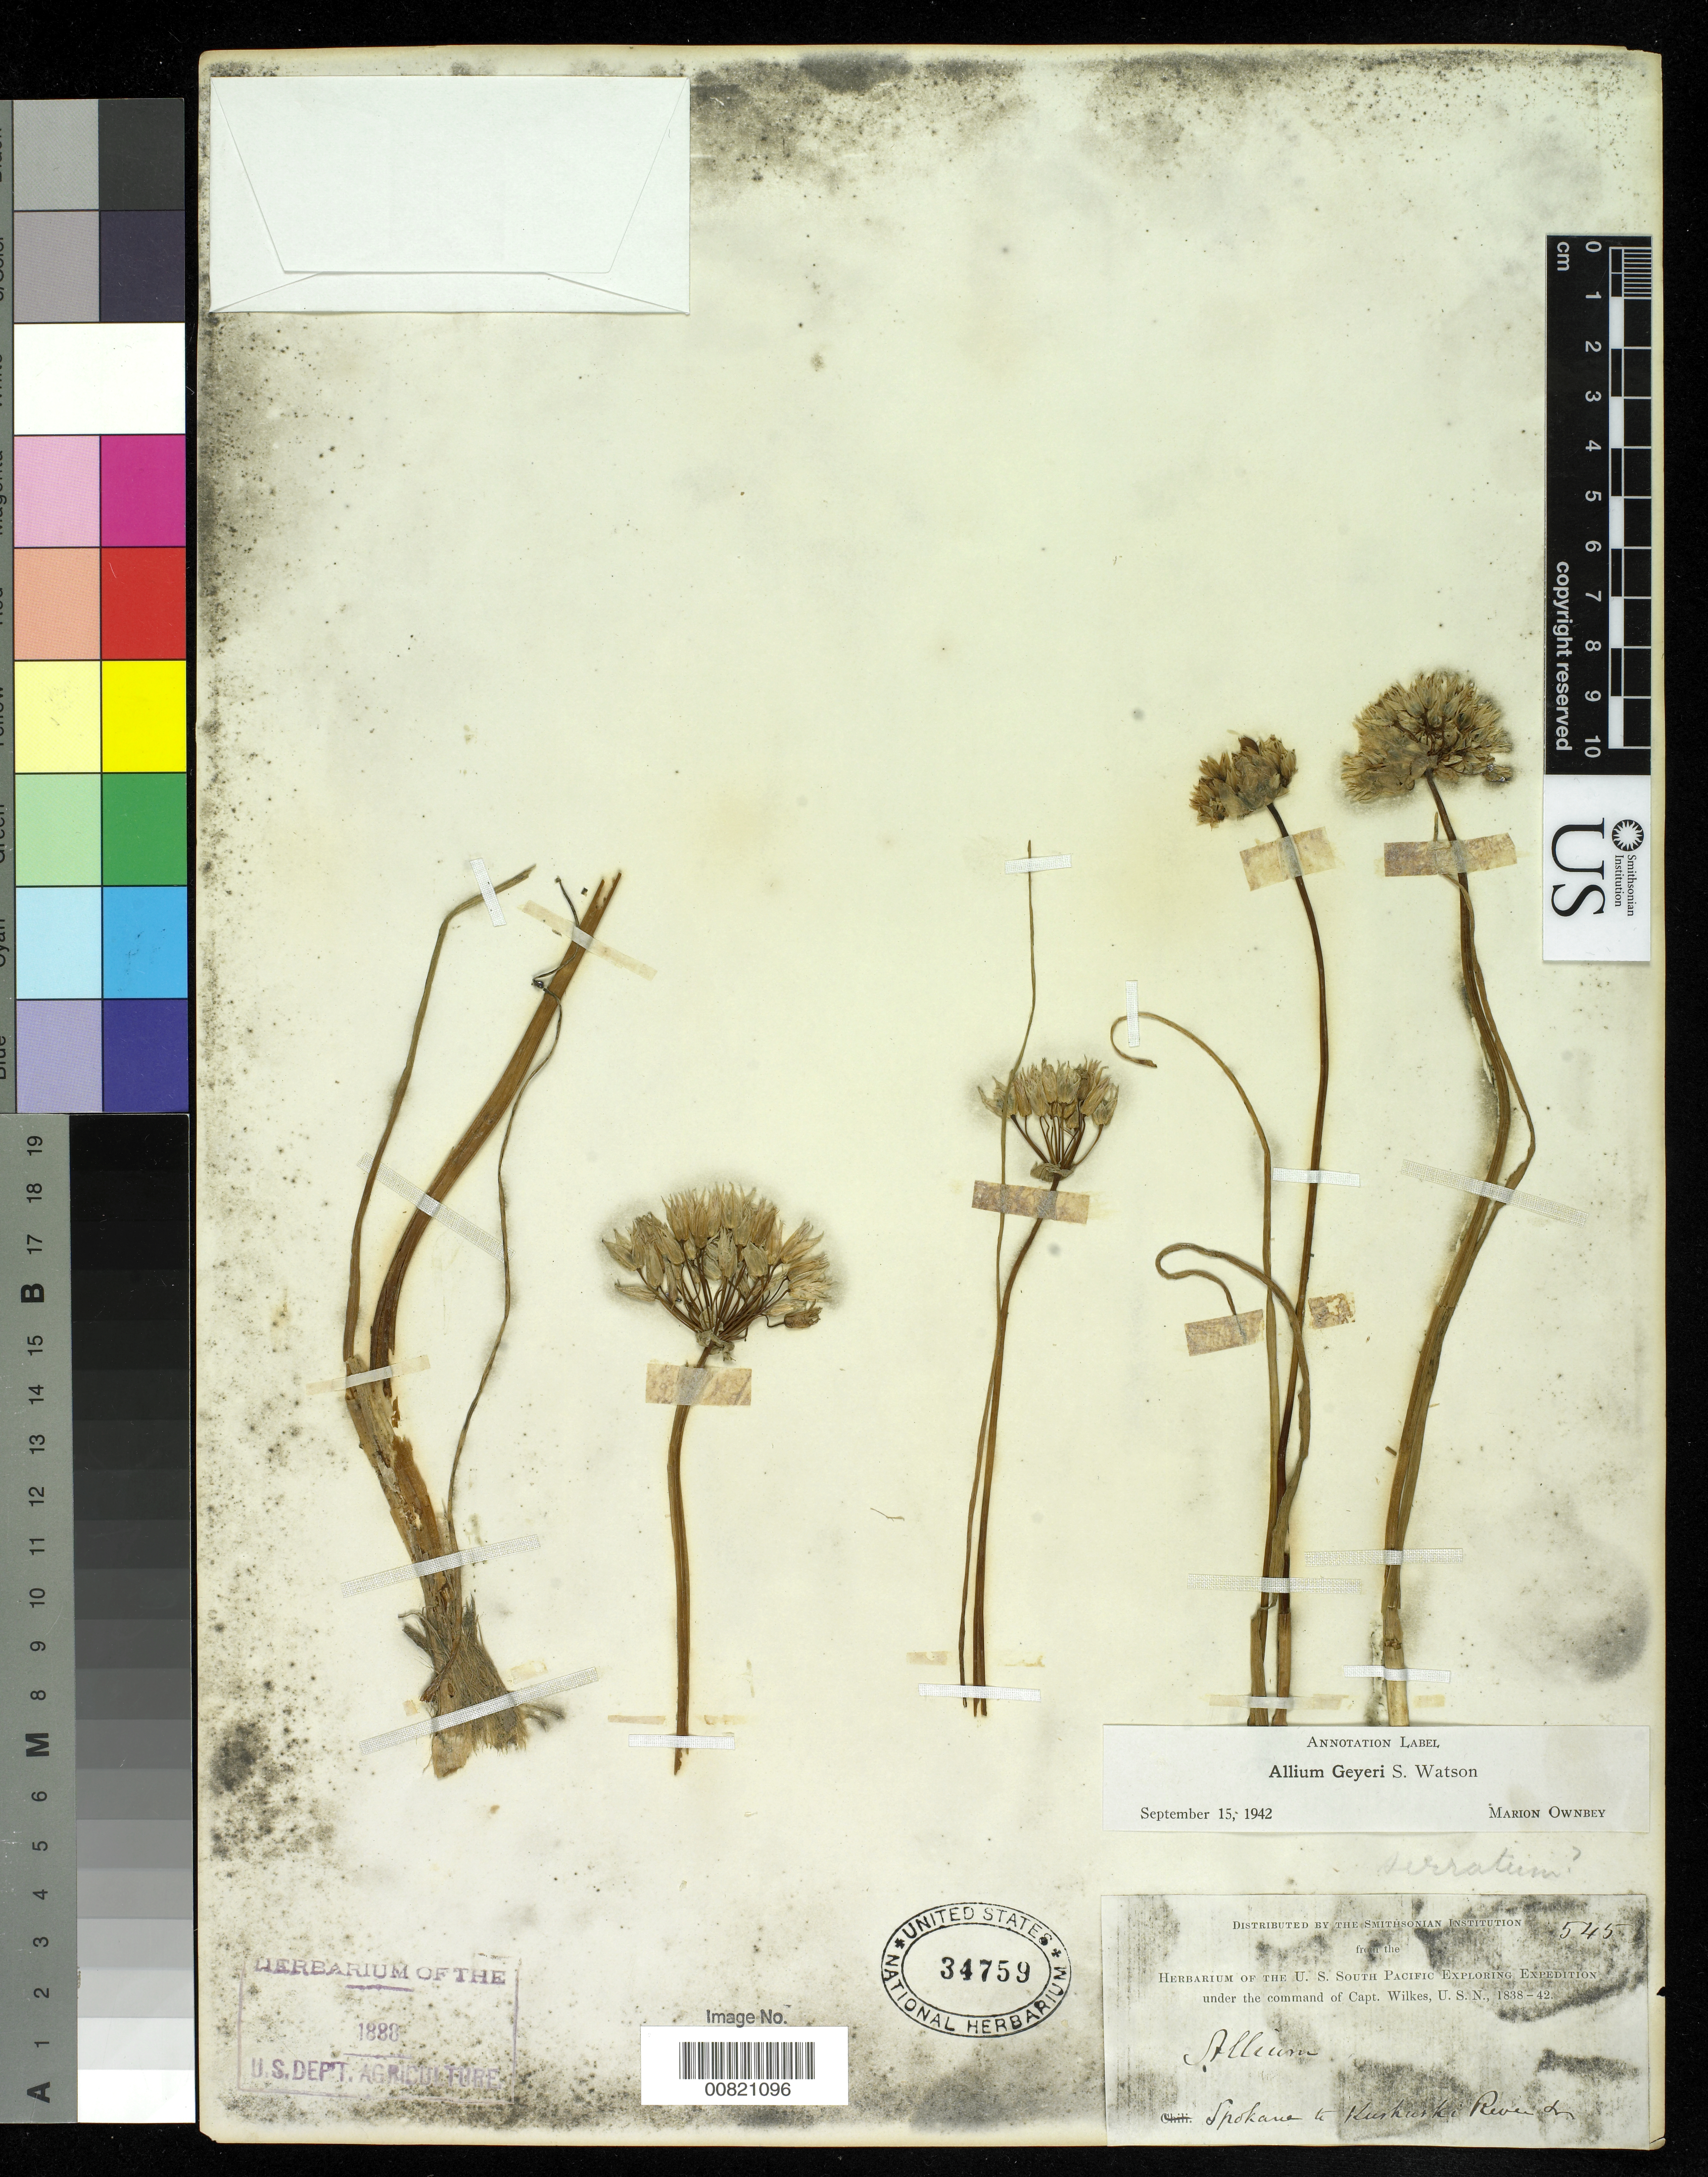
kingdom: Plantae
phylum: Tracheophyta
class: Liliopsida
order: Asparagales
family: Amaryllidaceae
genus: Allium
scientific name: Allium geyeri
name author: S. Watson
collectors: Wilkes Explor. Exped.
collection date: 1838/1842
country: United States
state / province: Washington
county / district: Spokane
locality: Spokane & Kooskooskee River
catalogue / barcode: US 34759